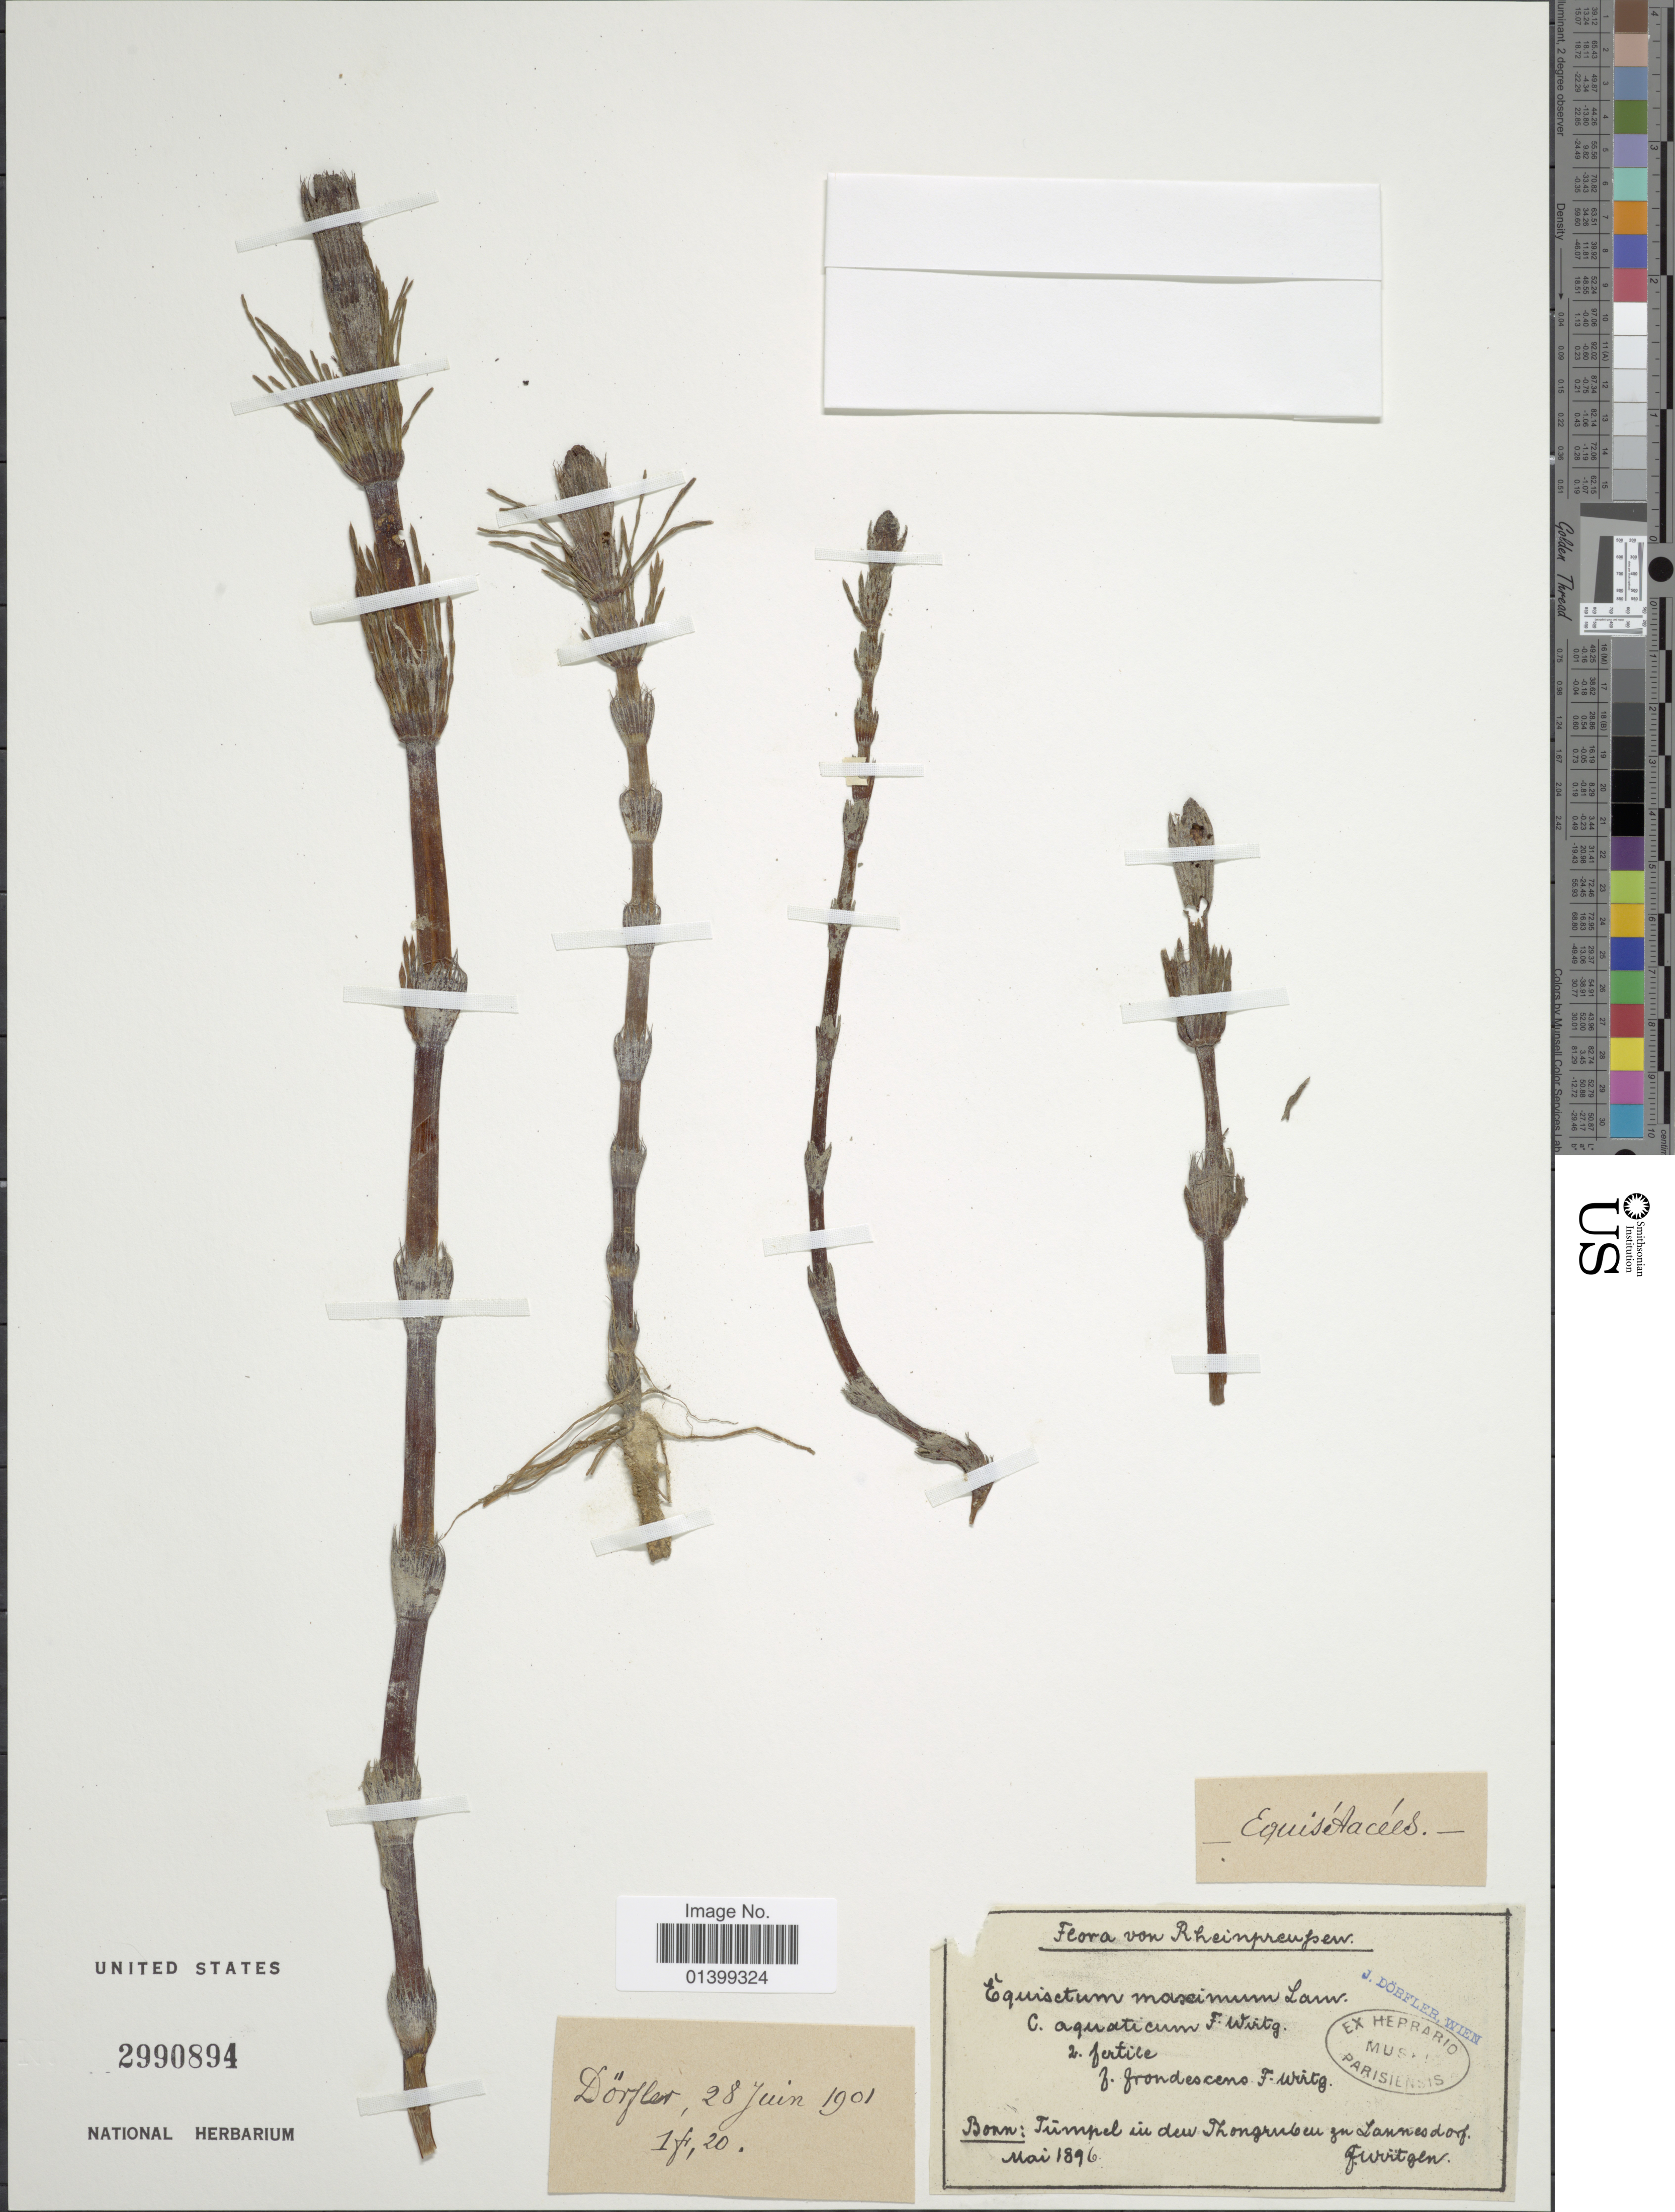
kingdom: Plantae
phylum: Tracheophyta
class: Polypodiopsida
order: Equisetales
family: Equisetaceae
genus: Equisetum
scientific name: Equisetum telmateia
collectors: F. Wirtgen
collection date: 1896-05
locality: Rheinpreussen. Bonn: Tumpel su deu Thongruben zu Lannesdorf [interpreted]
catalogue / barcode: US 2990894